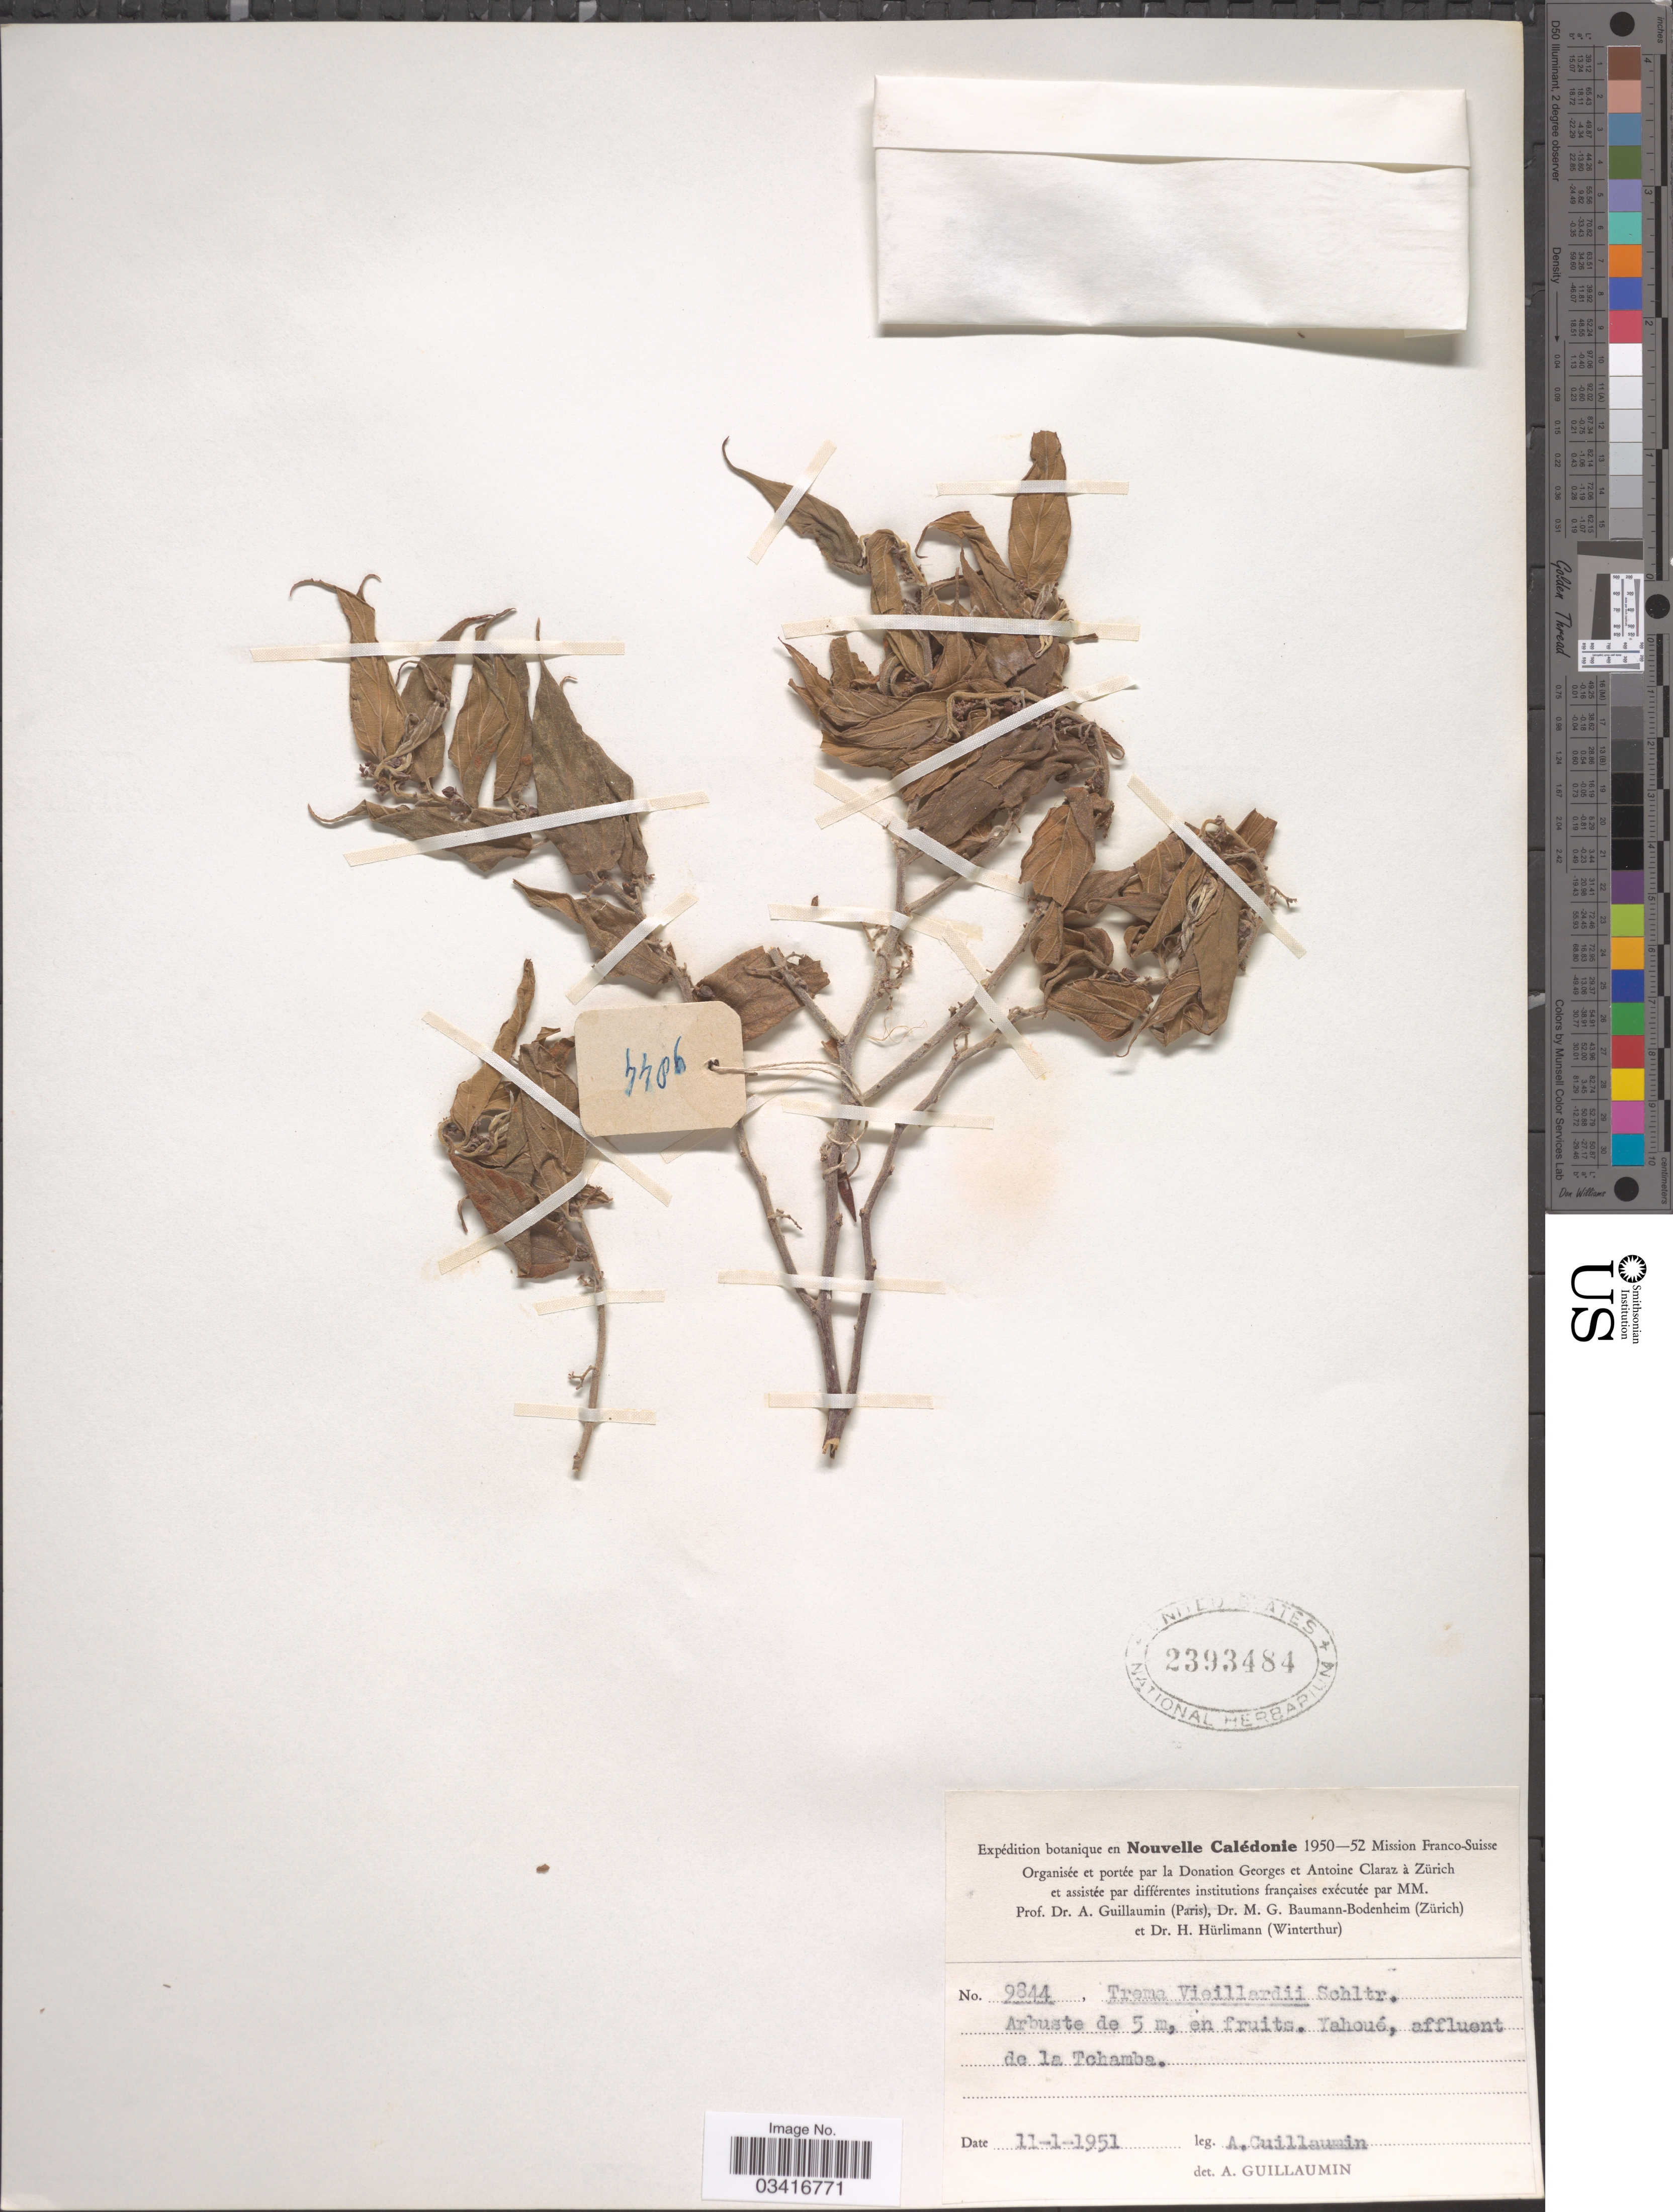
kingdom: Plantae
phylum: Tracheophyta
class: Magnoliopsida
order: Rosales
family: Cannabaceae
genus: Trema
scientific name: Trema vieillardii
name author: (Planch.) Schltr.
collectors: A. Guillaumin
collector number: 9844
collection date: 1951-01-11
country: New Caledonia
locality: Nouvelle Calédonie. Yahoué, affluent de la Tchamba.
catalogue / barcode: US 2393484